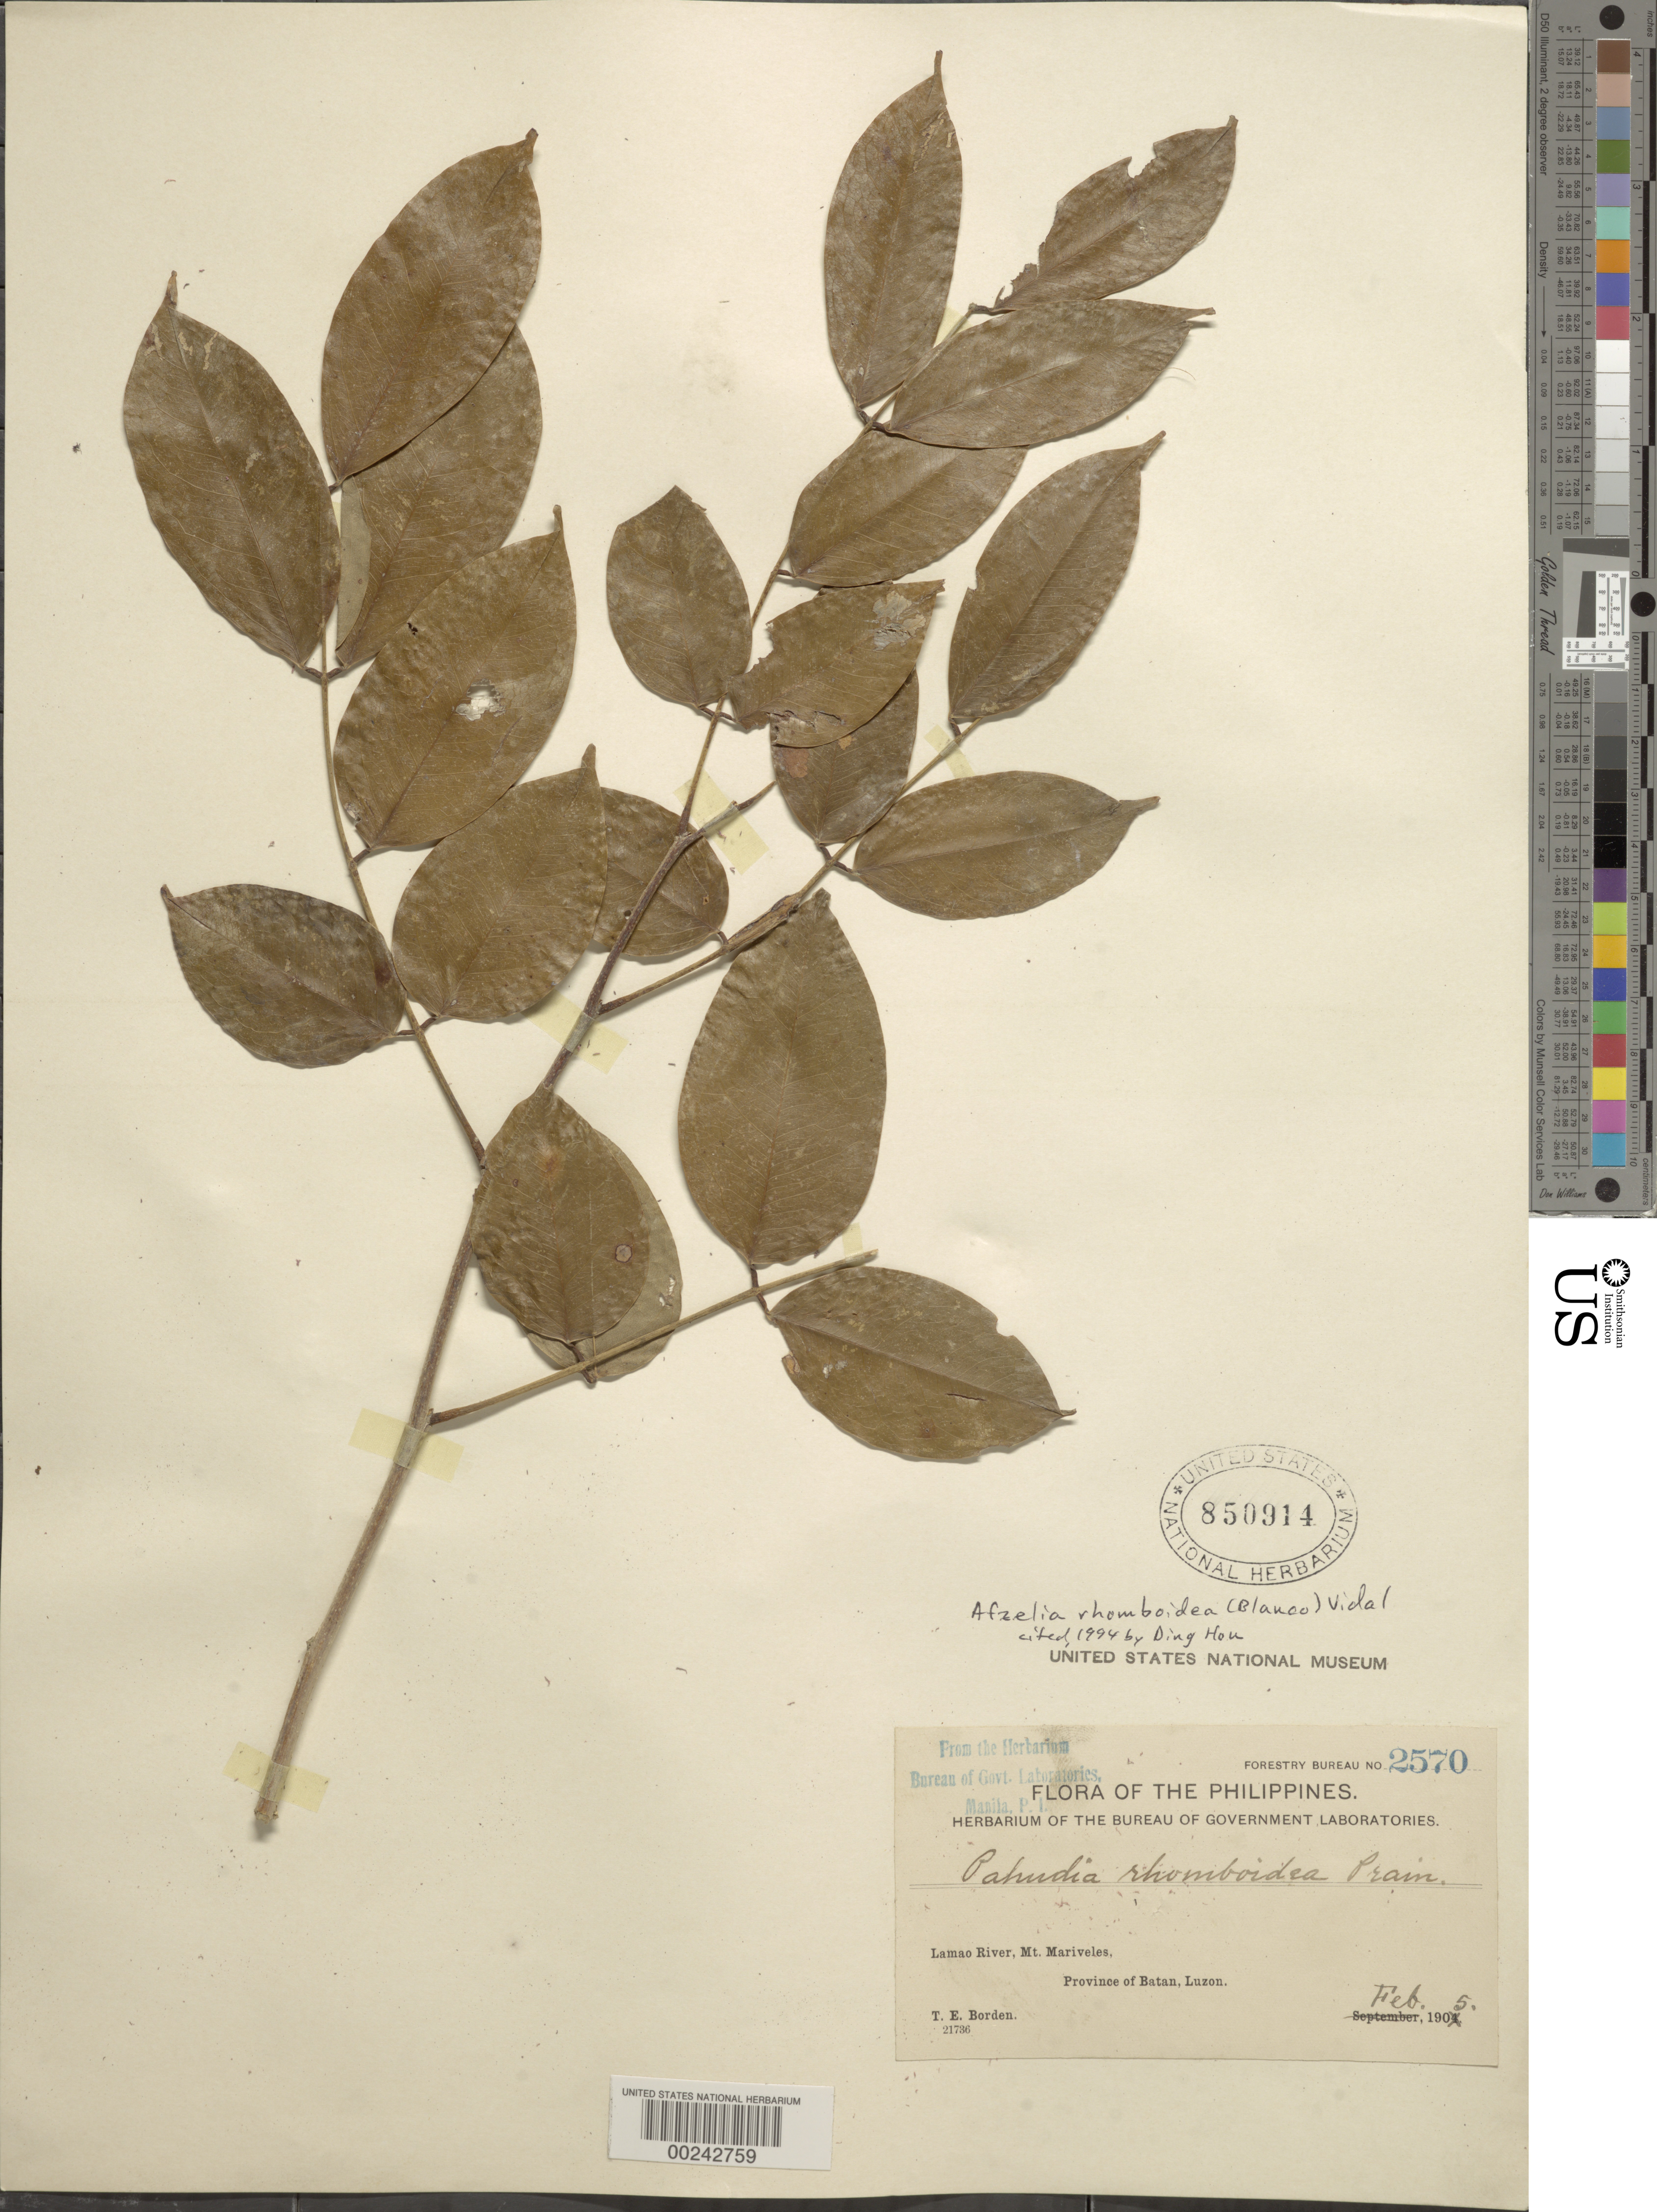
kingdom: Plantae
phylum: Tracheophyta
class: Magnoliopsida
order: Fabales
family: Fabaceae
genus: Afzelia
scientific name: Afzelia rhomboidea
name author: (Blanco) S. Vidal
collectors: T. E. Borden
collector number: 2570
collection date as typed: Feb 1905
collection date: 1905-02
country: Philippines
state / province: Central Luzon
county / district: Bataan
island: Luzon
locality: Lamao River, Mt. Mariveles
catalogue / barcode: US 850914